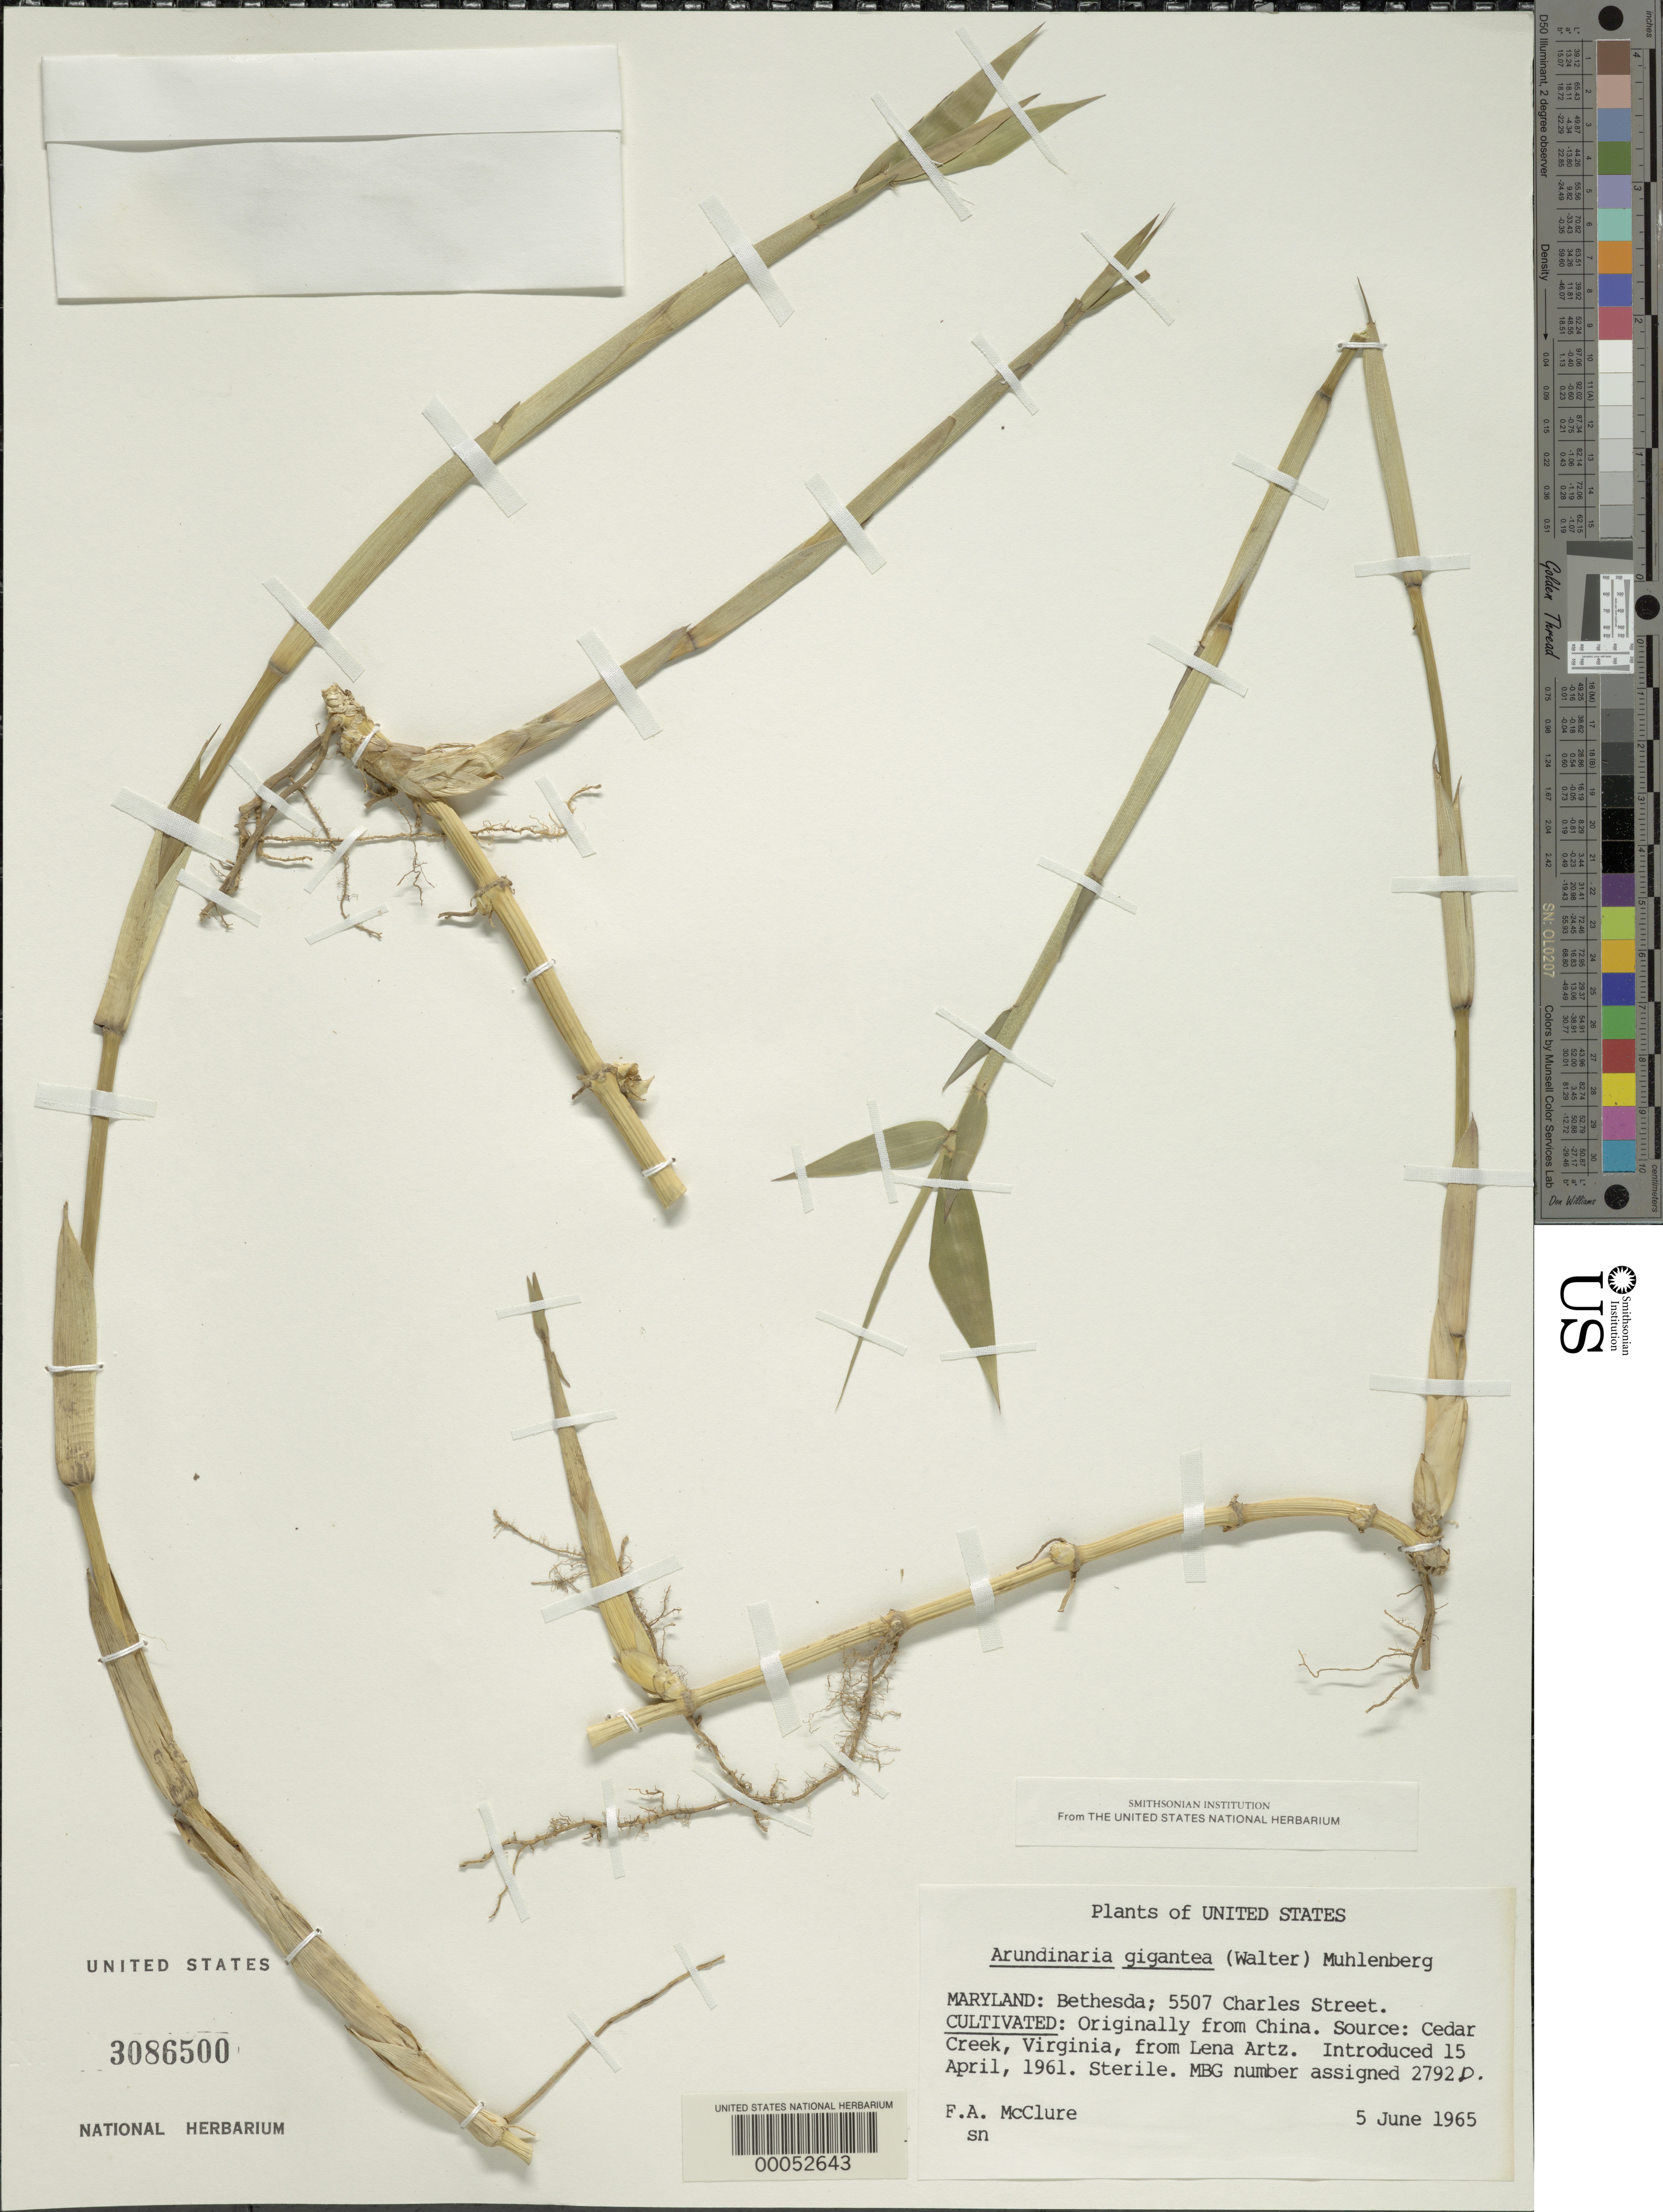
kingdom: Plantae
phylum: Tracheophyta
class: Liliopsida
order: Poales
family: Poaceae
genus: Arundinaria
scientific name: Arundinaria gigantea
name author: (Walter) Muhl.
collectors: F. A. McClure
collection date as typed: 05 Jun 1965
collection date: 1965-06-05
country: United States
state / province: Maryland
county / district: Montgomery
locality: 5507 Charles Street, Bethesda (McClure's garden)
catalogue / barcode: US 3086500